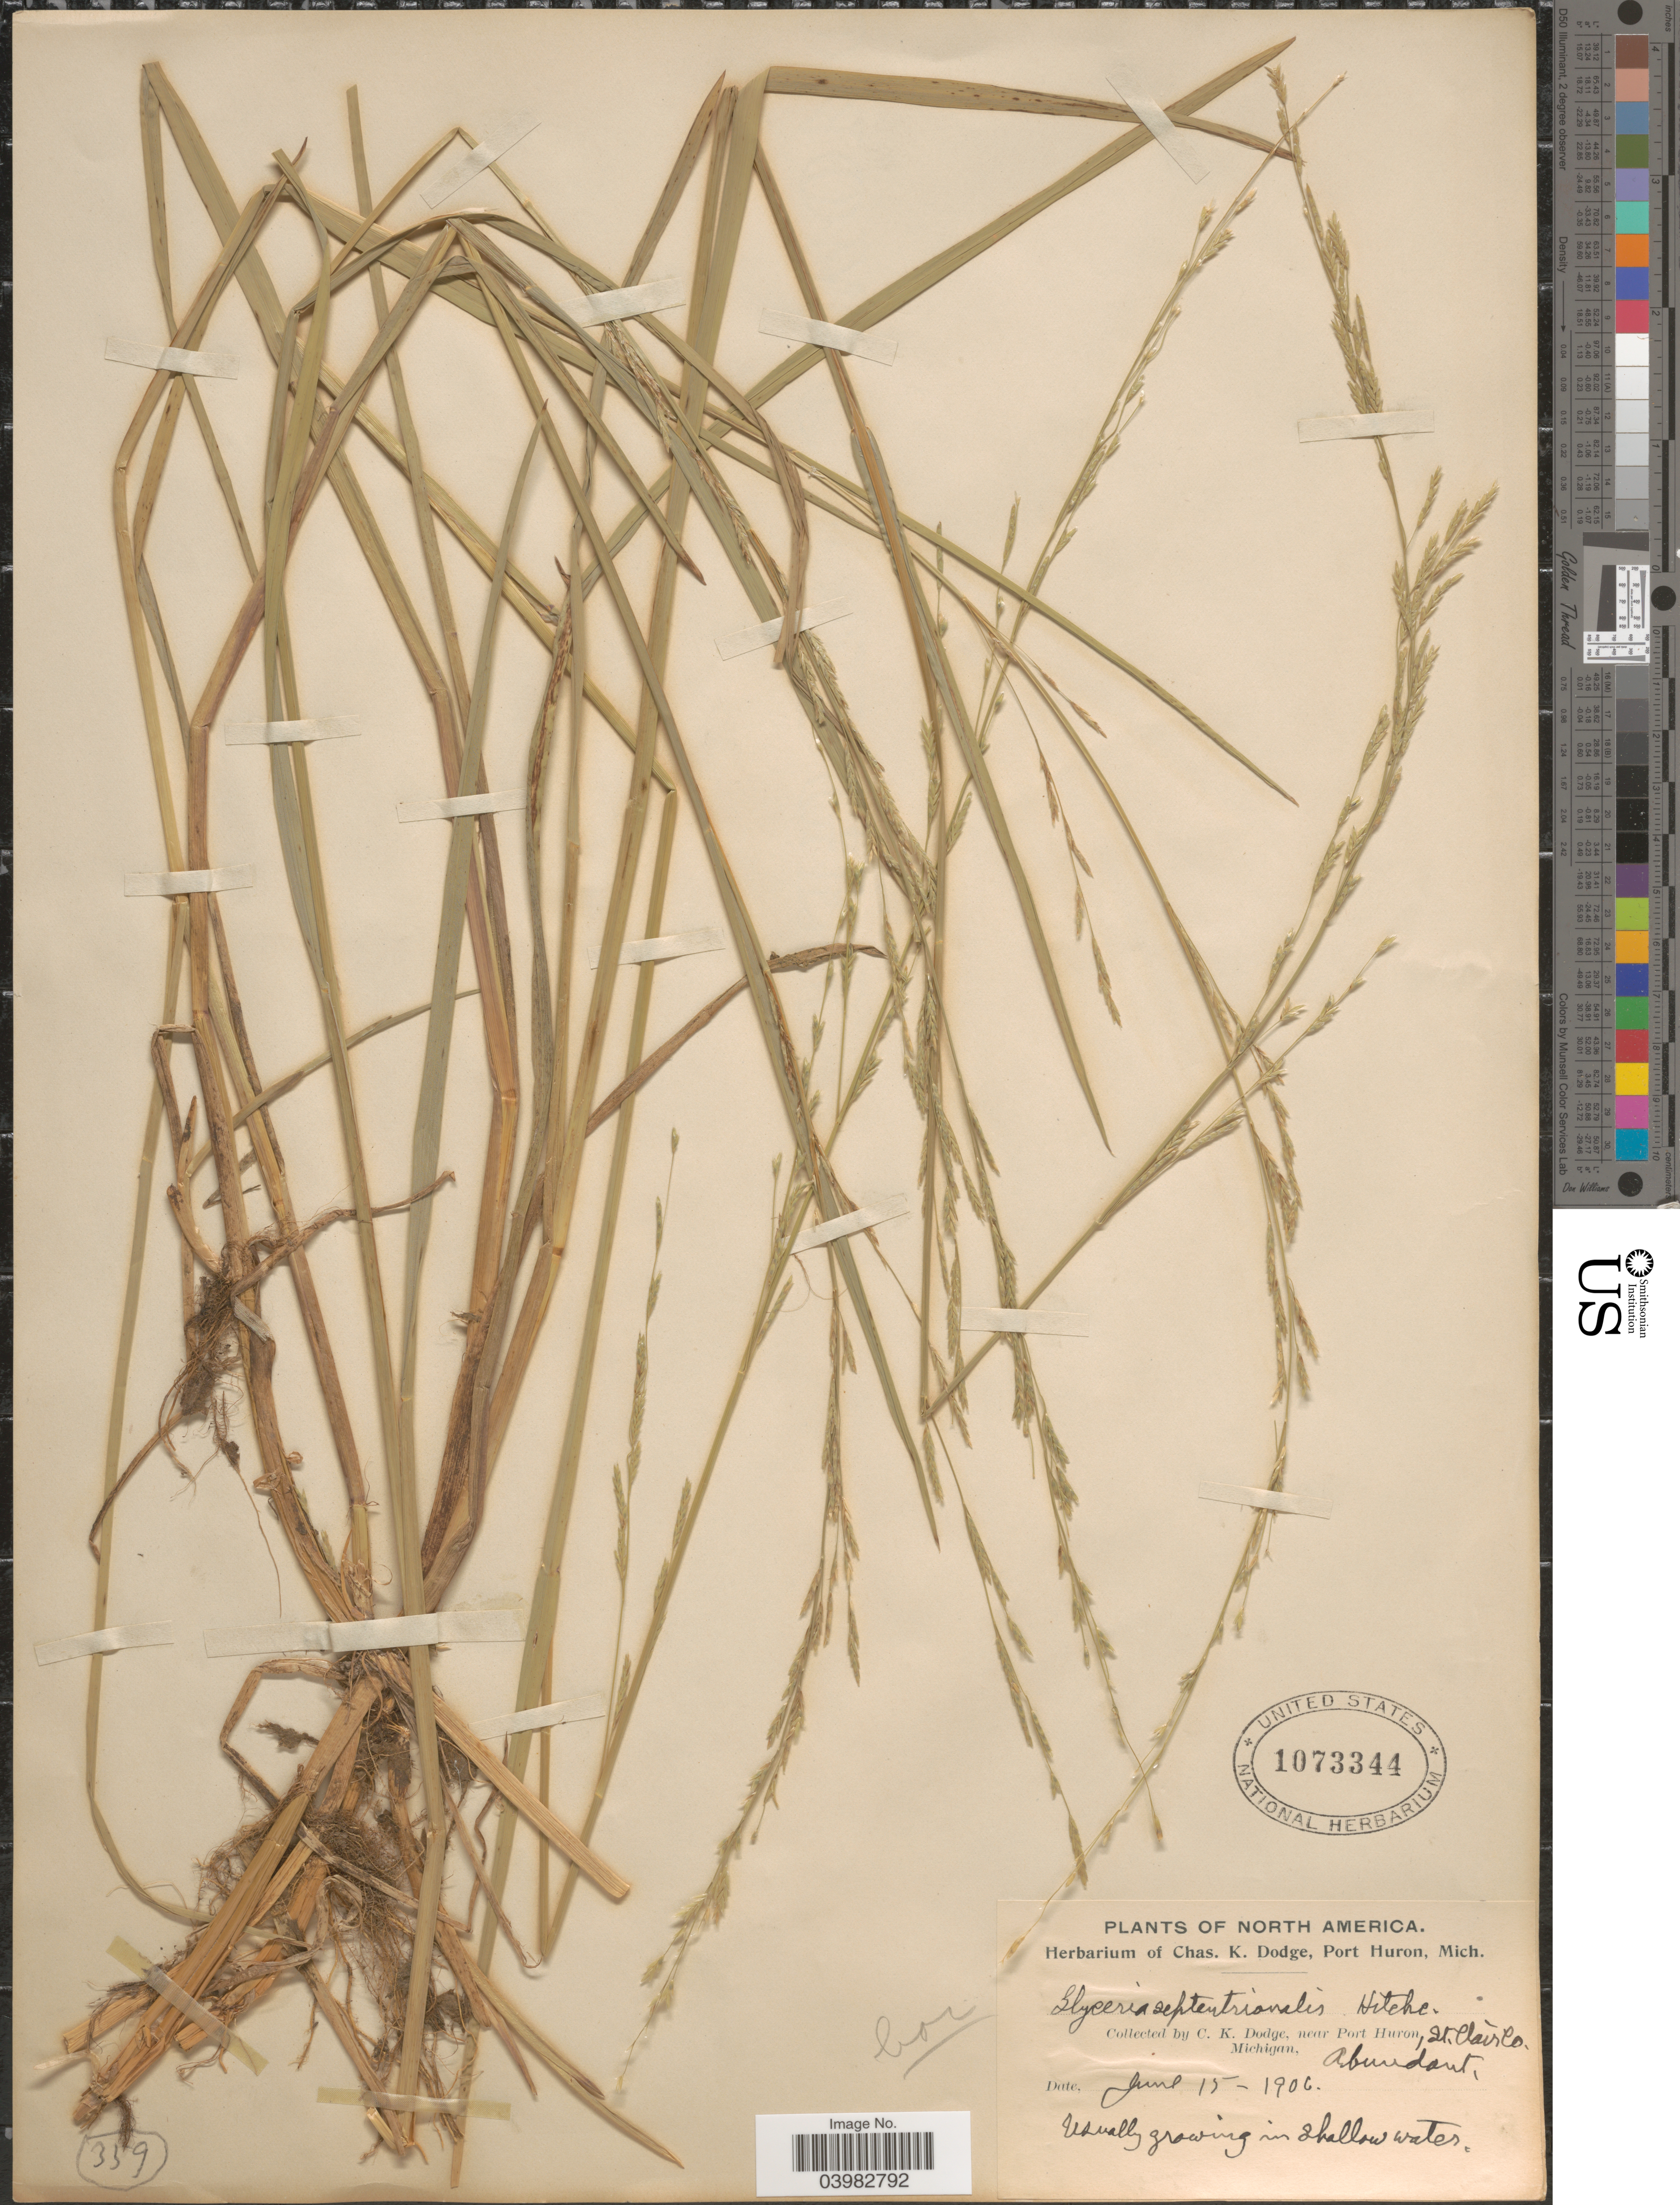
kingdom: Plantae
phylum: Tracheophyta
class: Liliopsida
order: Poales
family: Poaceae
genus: Glyceria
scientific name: Glyceria borealis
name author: (Nash) Batchelder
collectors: C. K. Dodge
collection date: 1906-07-15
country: United States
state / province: Michigan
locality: Near Port Huron, St. Clair Co.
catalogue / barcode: US 1073344